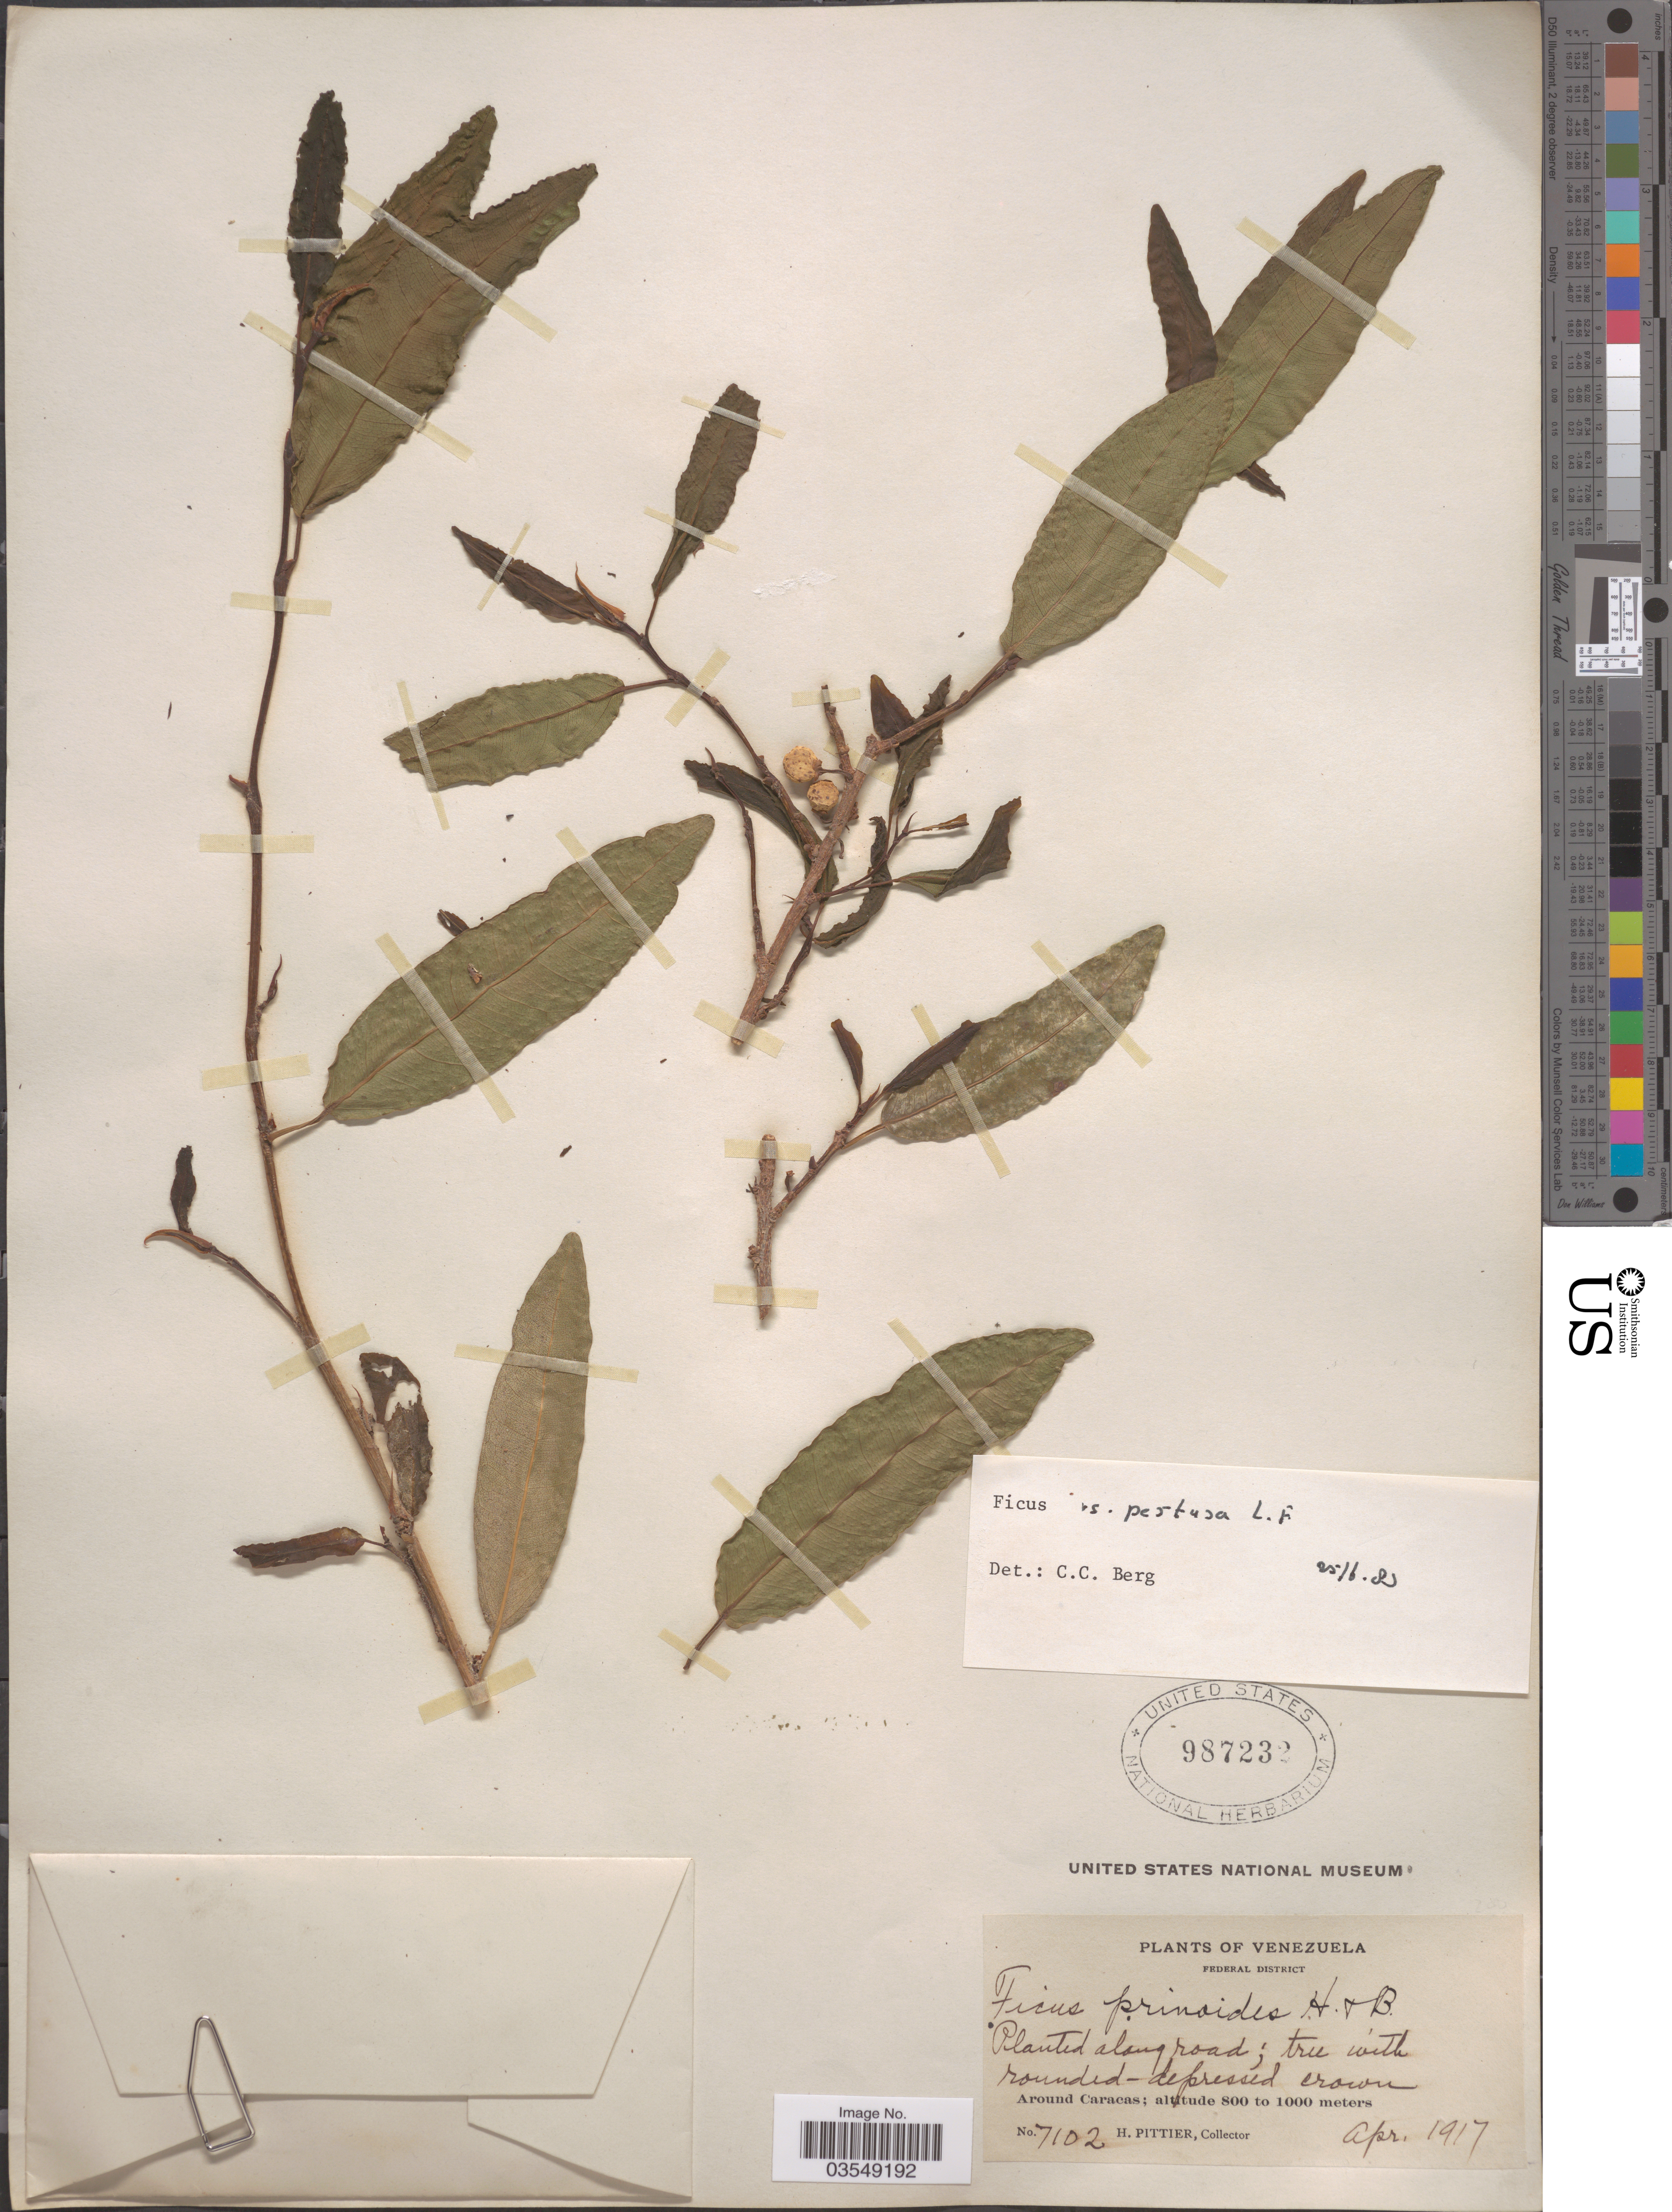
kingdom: Plantae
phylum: Tracheophyta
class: Magnoliopsida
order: Rosales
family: Moraceae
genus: Ficus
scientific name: Ficus pertusa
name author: L. f.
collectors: H. F. Pittier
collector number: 7102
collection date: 1917-04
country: Venezuela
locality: Federal District. Around Caracas.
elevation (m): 800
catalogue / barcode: US 987232